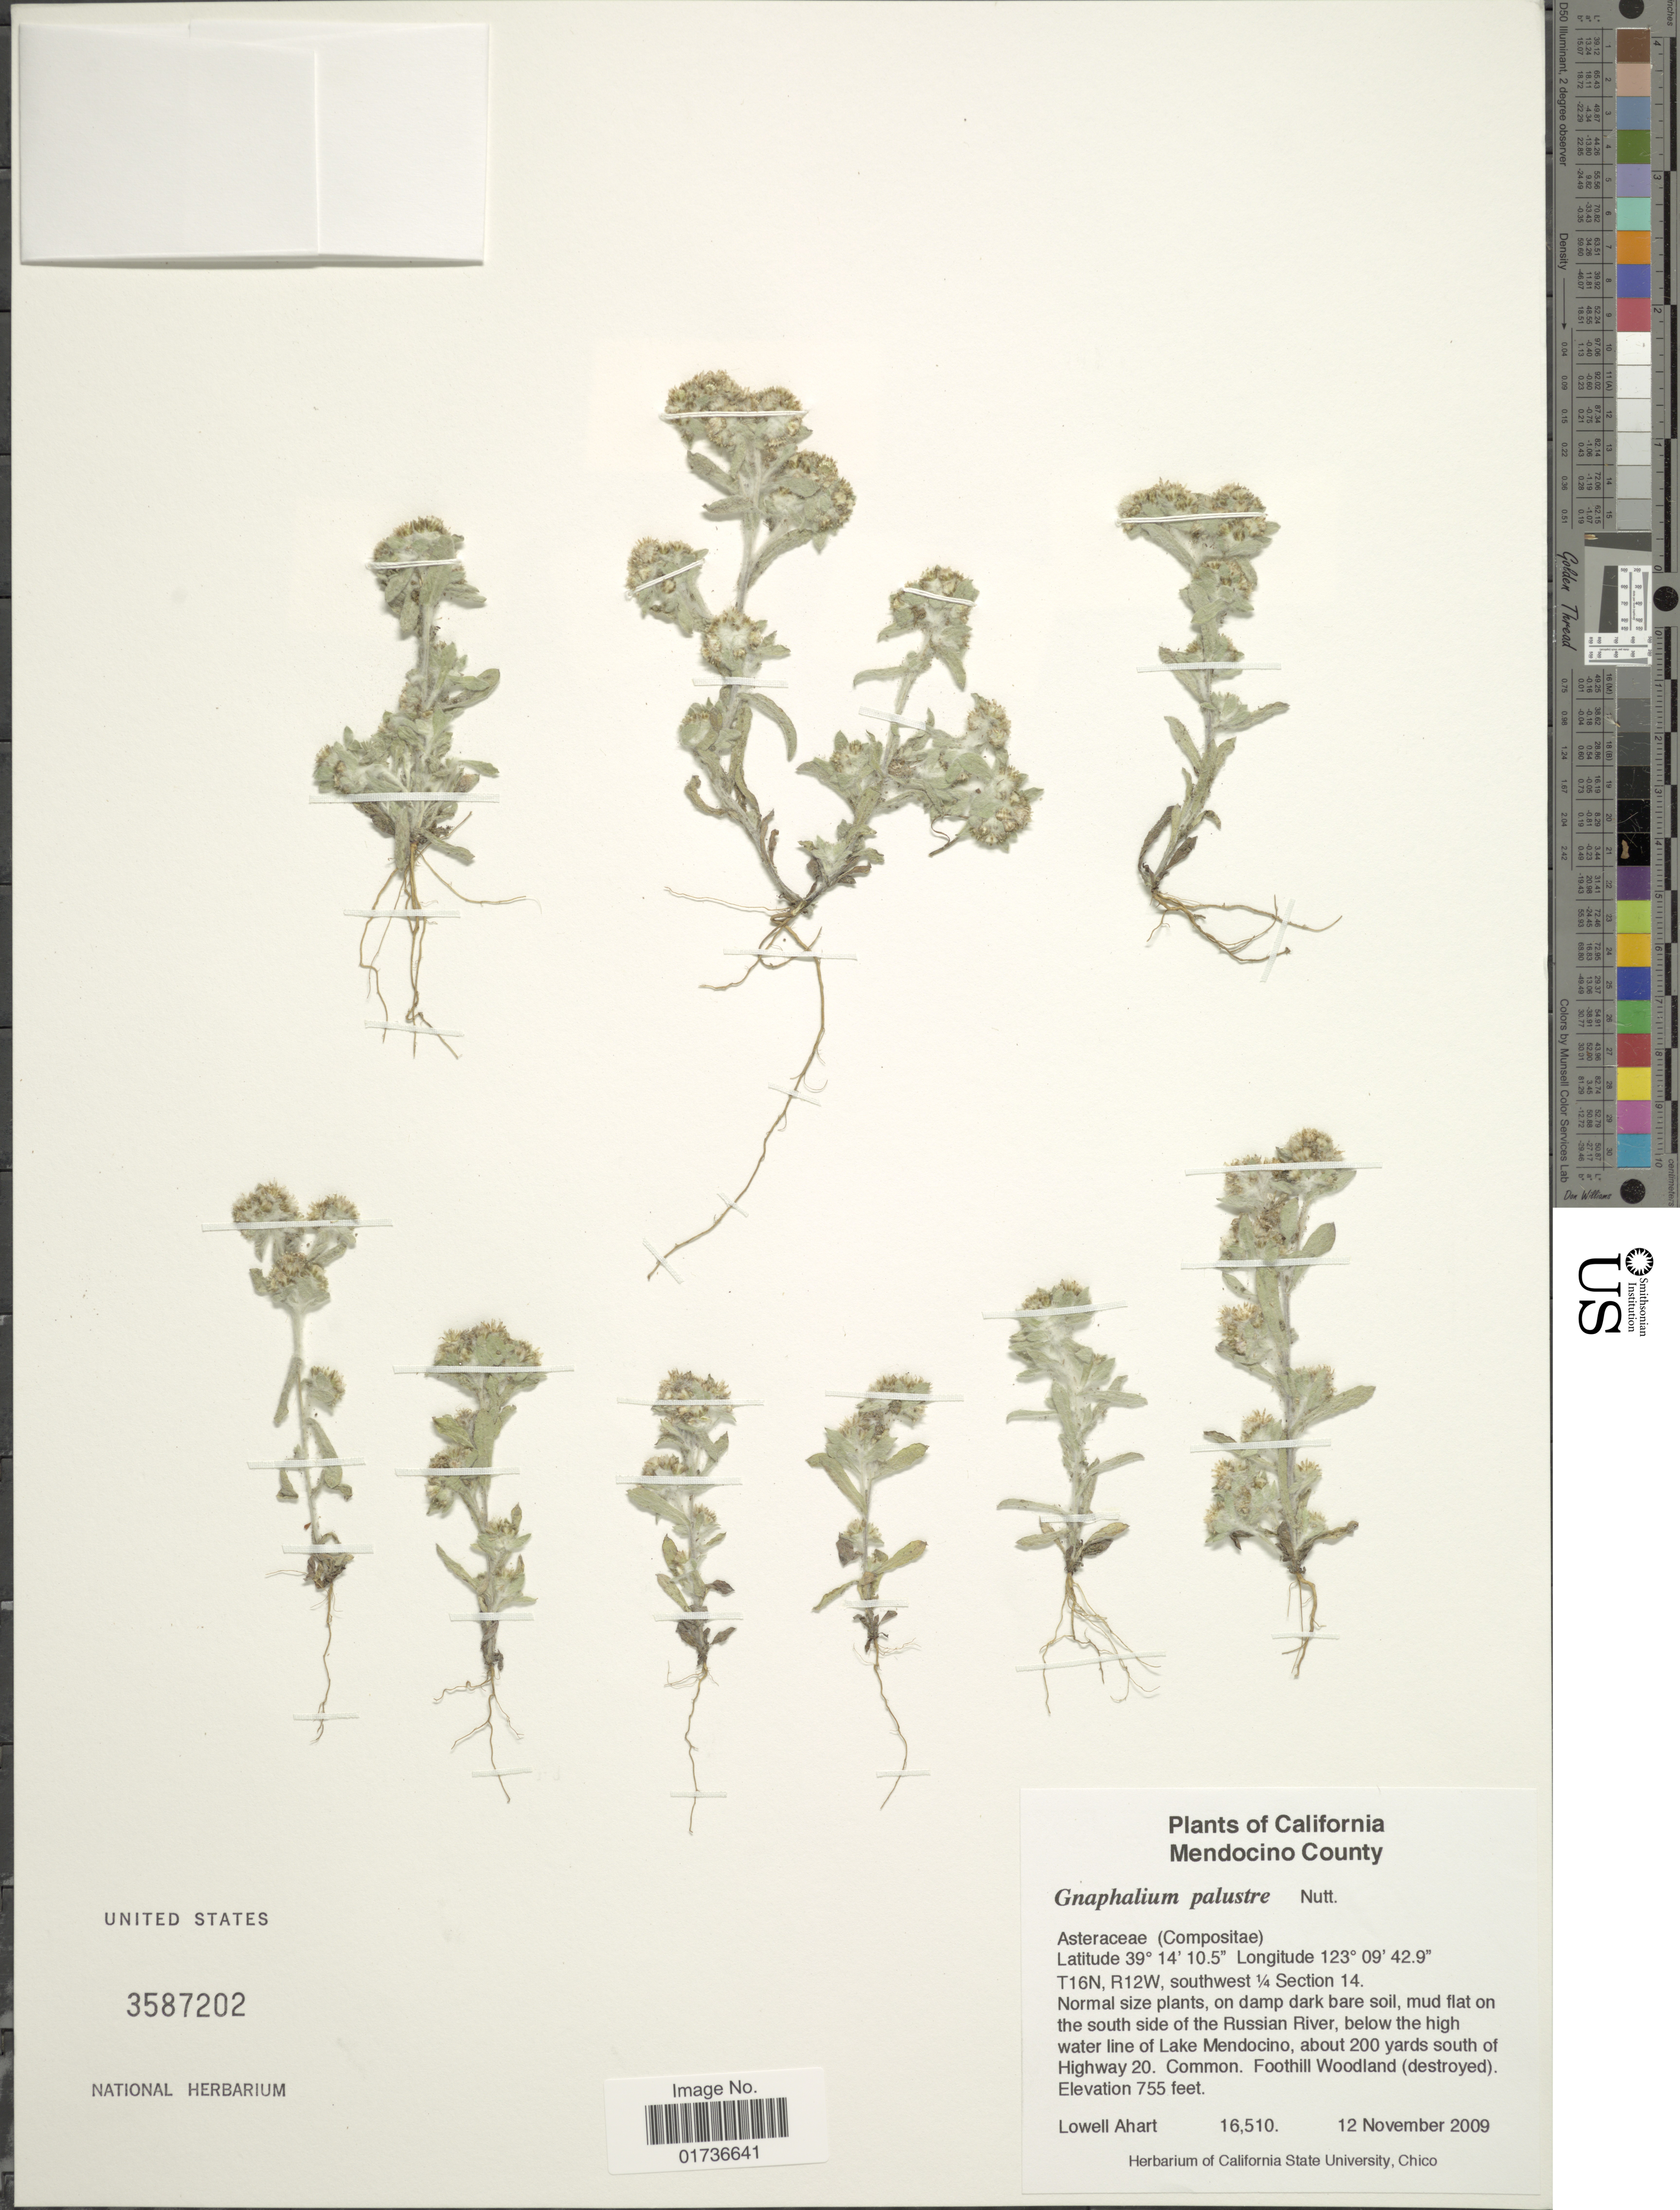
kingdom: Plantae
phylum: Tracheophyta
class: Magnoliopsida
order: Asterales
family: Asteraceae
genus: Gnaphalium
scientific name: Gnaphalium palustre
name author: Nutt.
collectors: L. Ahart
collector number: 16510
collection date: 2009-11-12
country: United States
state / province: California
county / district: Mendocino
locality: Mendocino County, T16N, R12W, southwest ¼ Section 14, mud flat on the south side of the Russian River, below the high water line Lake Mendocino, about 200 yards south of Highway 20. Common. Foothill Woodland (destroyed)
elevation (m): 230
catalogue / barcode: US 3587202